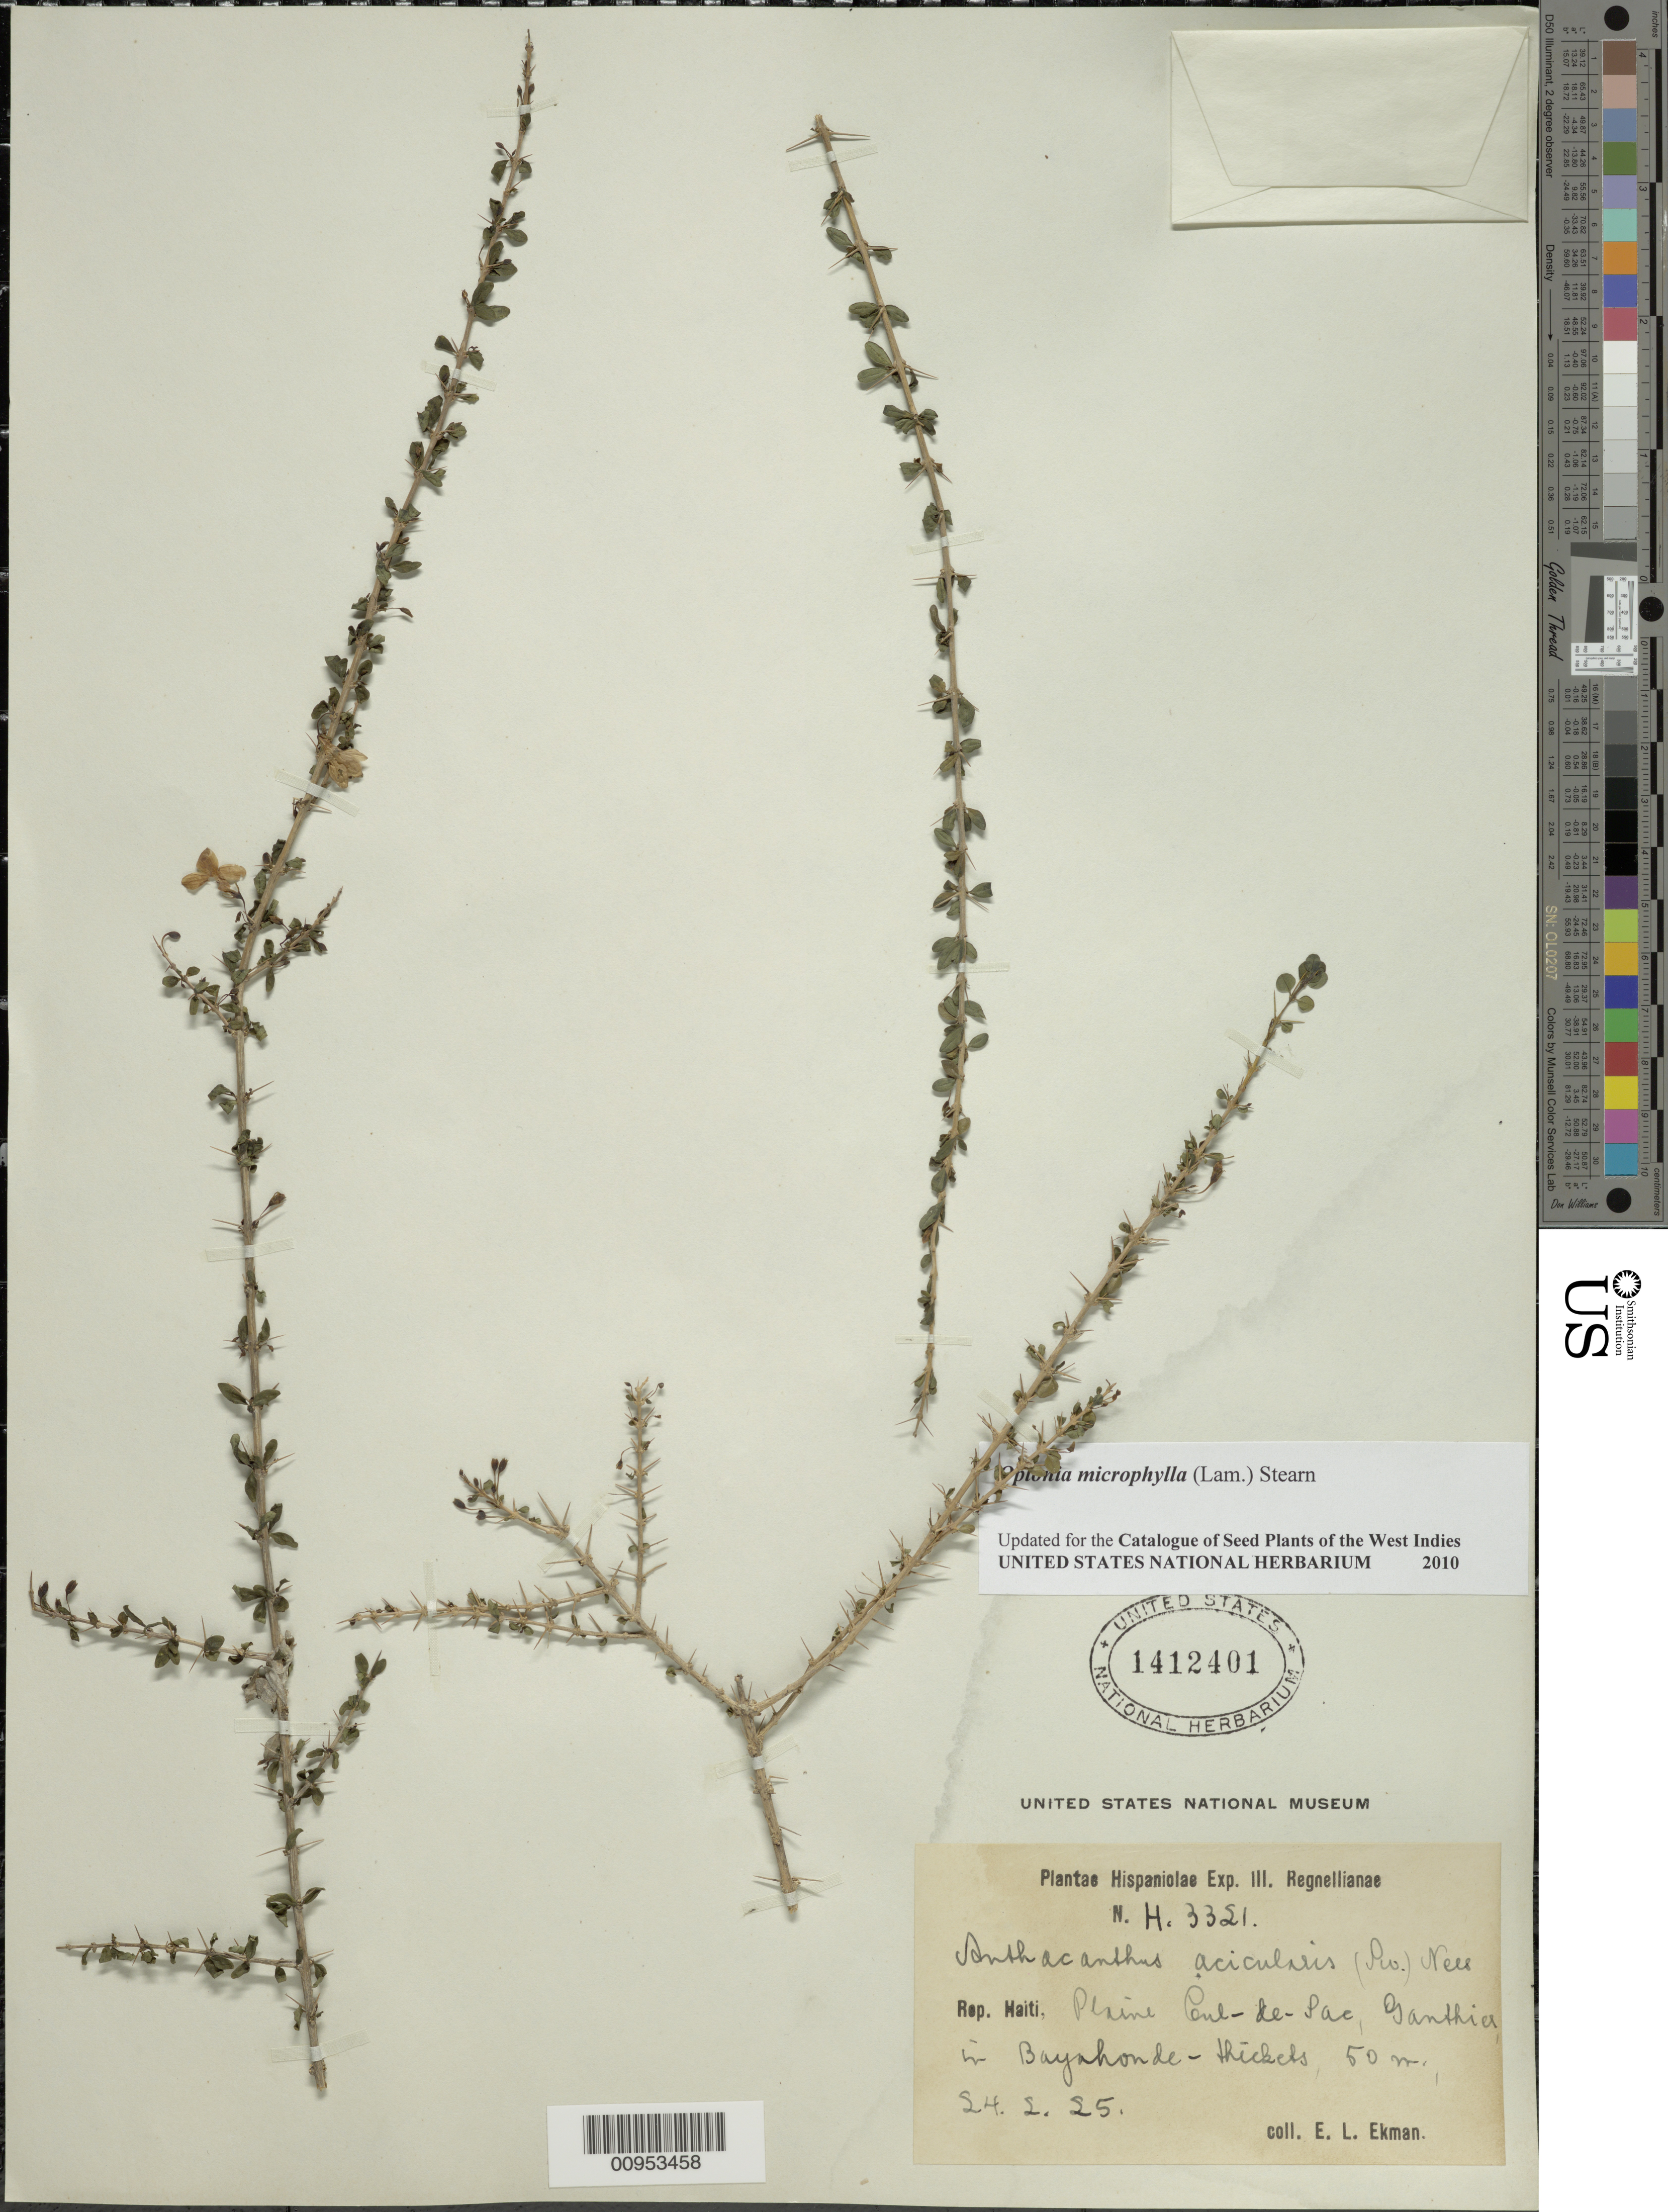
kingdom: Plantae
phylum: Tracheophyta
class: Magnoliopsida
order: Lamiales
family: Acanthaceae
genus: Oplonia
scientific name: Oplonia microphylla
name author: (Lam.) Stearn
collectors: E. L. Ekman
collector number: H 3321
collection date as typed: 24 Feb 1925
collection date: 1925-02-24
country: Haiti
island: Hispaniola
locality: Plaine Cul-de-Sac, Ganthia, Bayahonde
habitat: Thickets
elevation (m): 50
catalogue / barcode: US 1412401